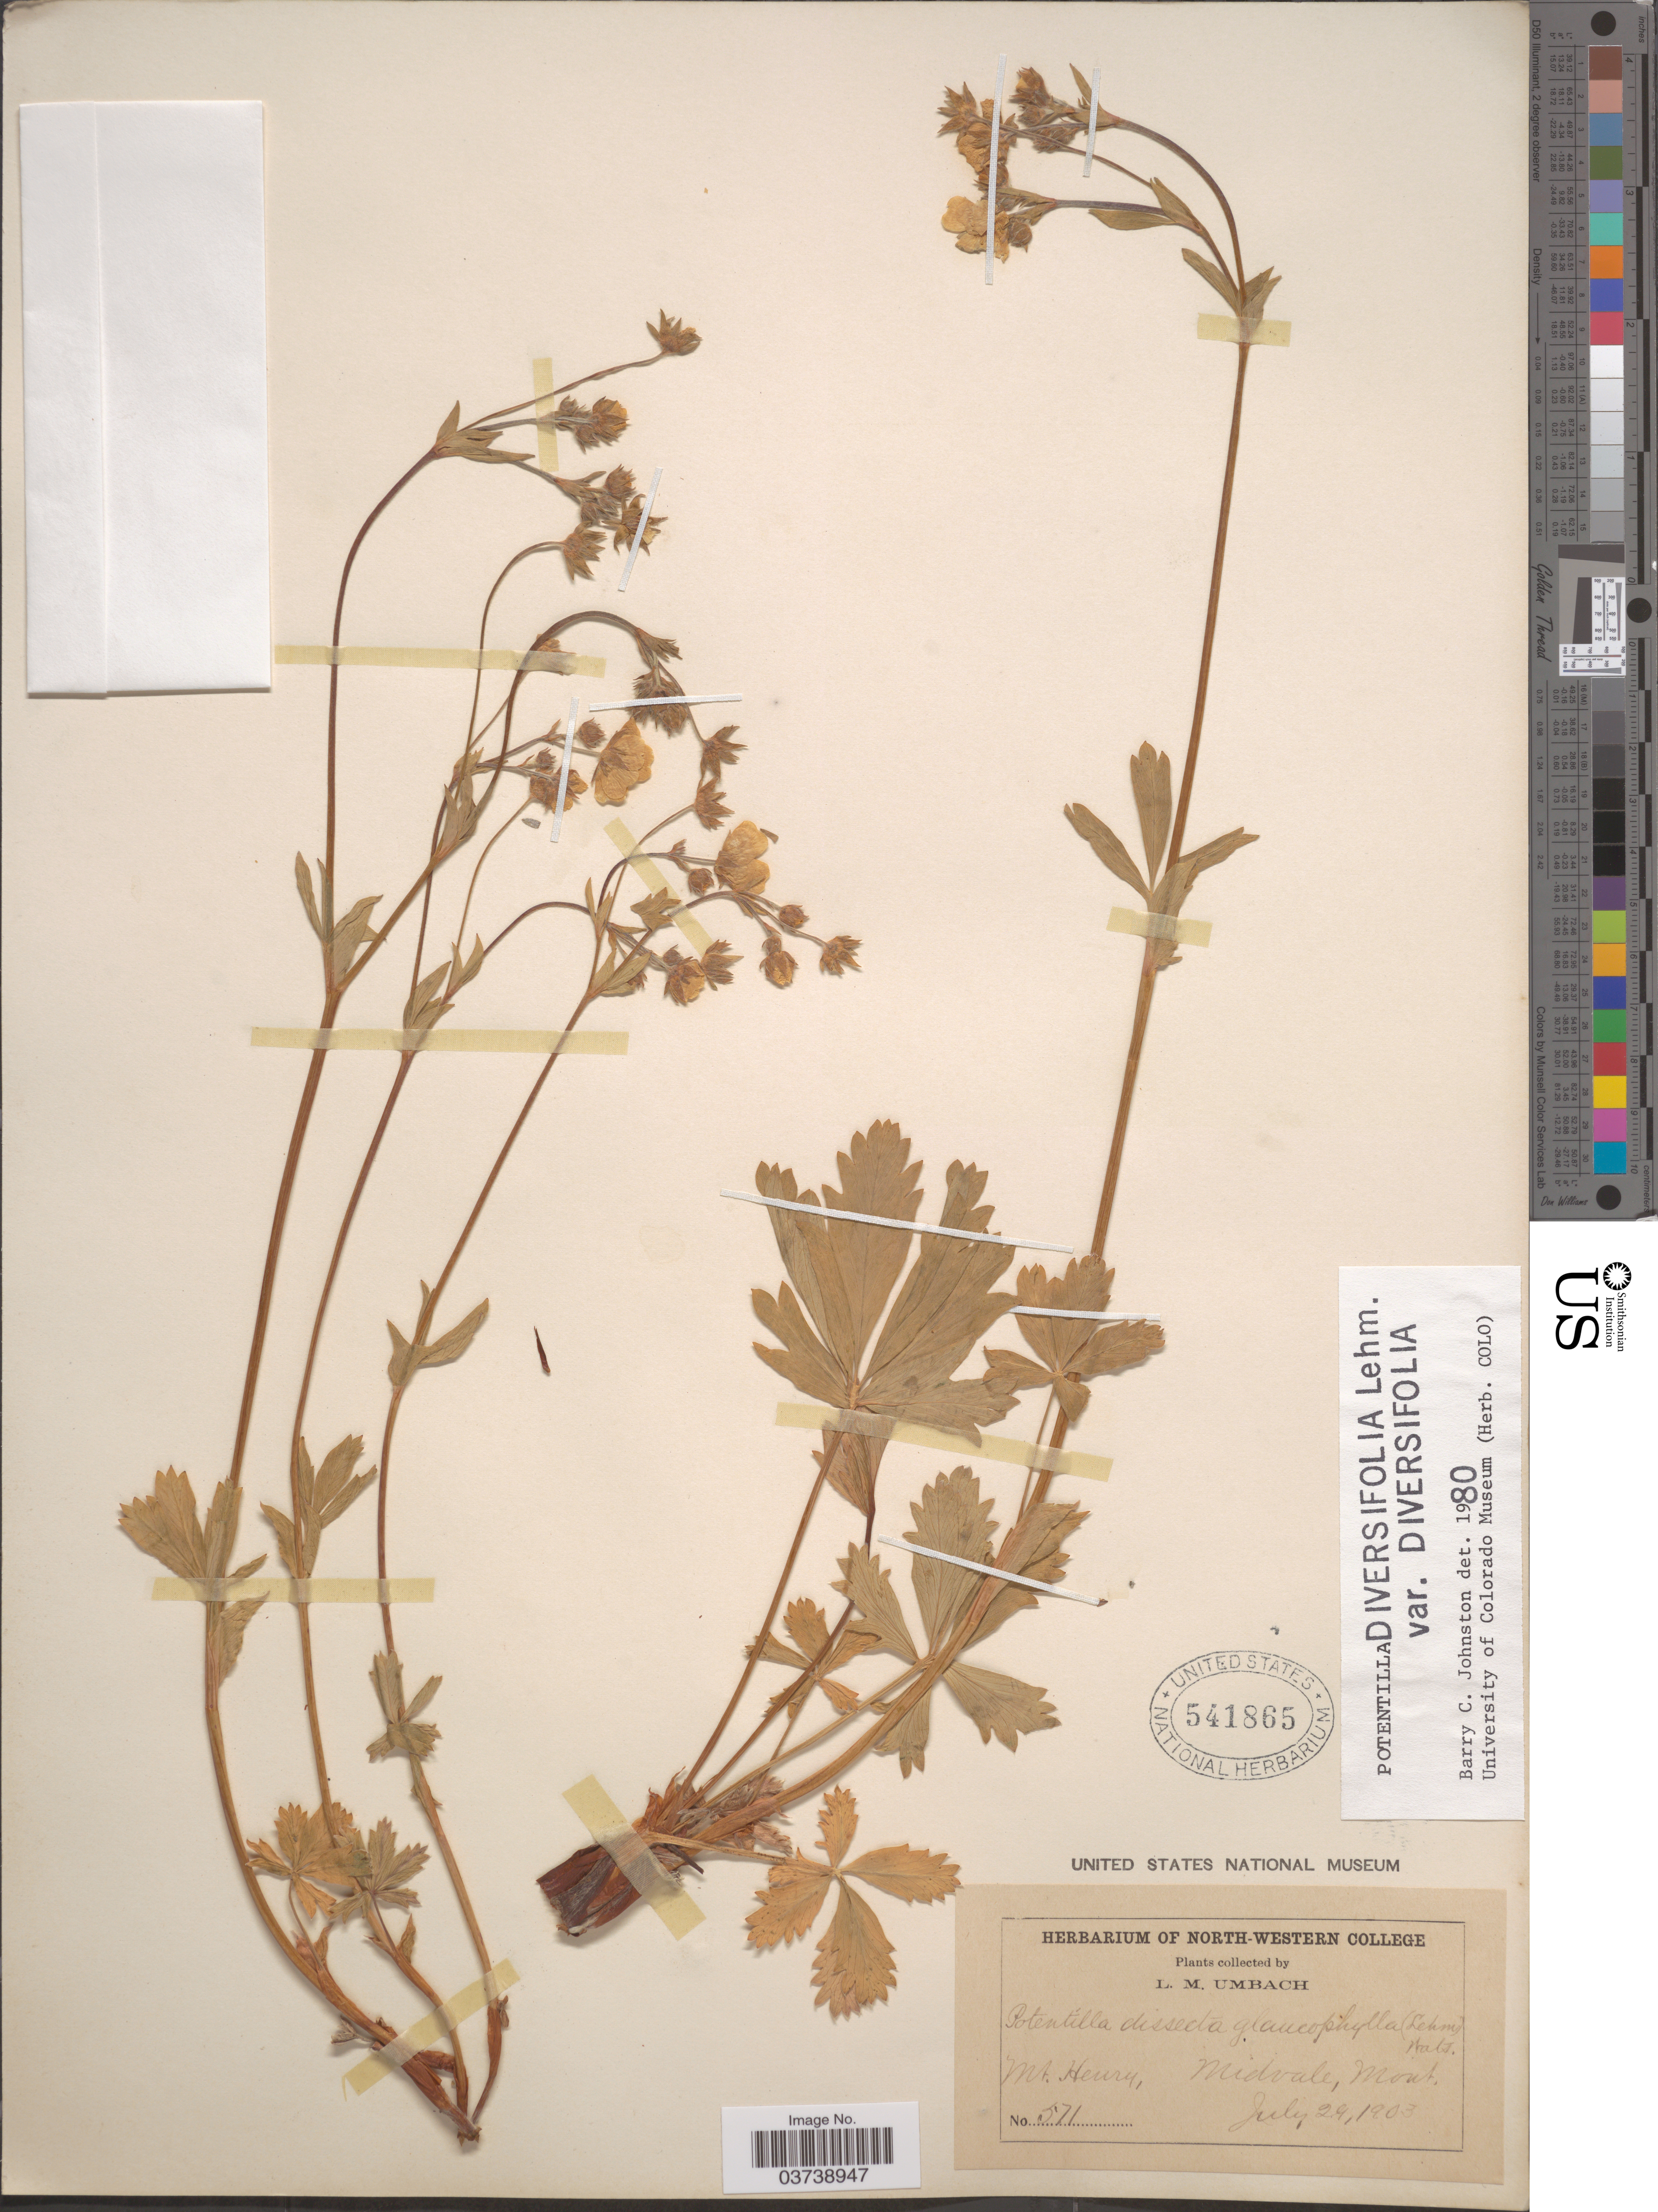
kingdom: Plantae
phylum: Tracheophyta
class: Magnoliopsida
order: Rosales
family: Rosaceae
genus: Potentilla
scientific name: Potentilla diversifolia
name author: Lehm.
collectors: L. M. Umbach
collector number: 571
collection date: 1903-07-29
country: United States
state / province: Montana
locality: Mt. Henry, Midvale.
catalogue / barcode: US 541865